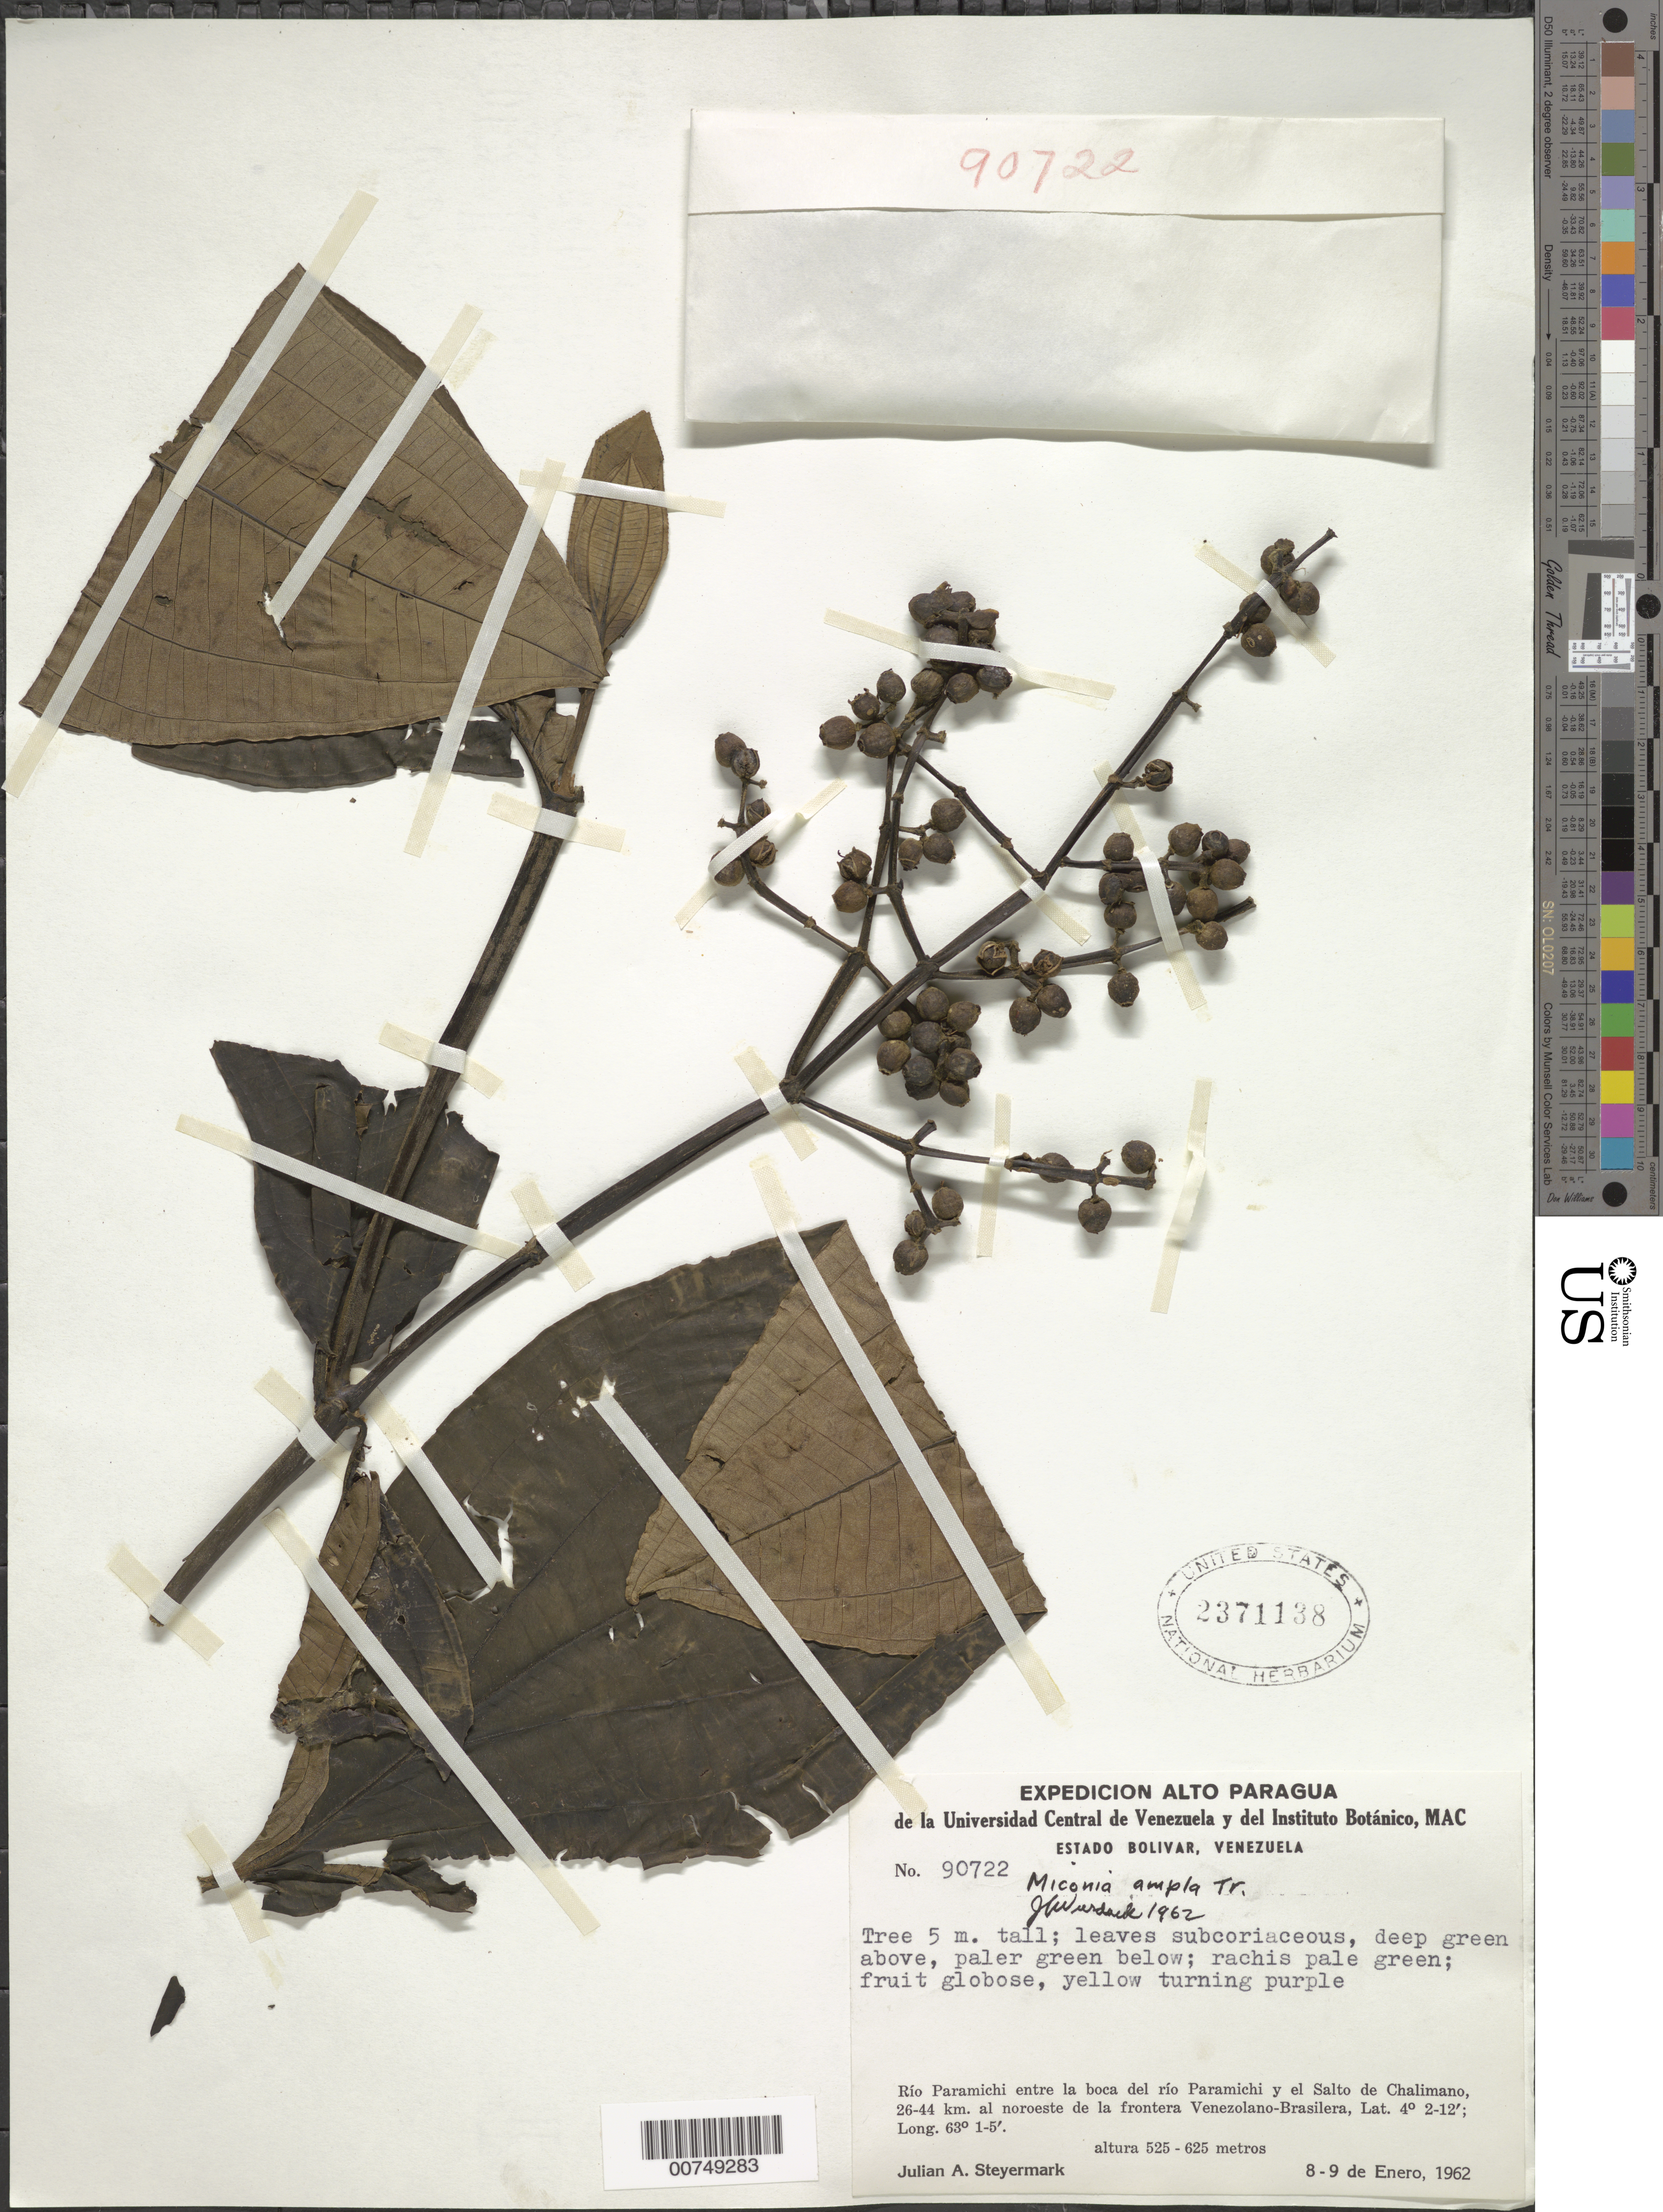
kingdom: Plantae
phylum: Tracheophyta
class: Magnoliopsida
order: Myrtales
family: Melastomataceae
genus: Miconia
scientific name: Miconia ampla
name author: Triana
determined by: Wurdack, John J., (US), US (UNITED STATES)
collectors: J. Steyermark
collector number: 90722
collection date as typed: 8-Jan-62 to 9-Jan-62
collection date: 1962-01-08/1962-01-09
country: Venezuela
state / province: Bolívar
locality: Río Paramichi entre la boca del río Paramichi y el Salto de Chalimano, 26-44 NE de la Venezuela-Brazil border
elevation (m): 525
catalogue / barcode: US 2371138